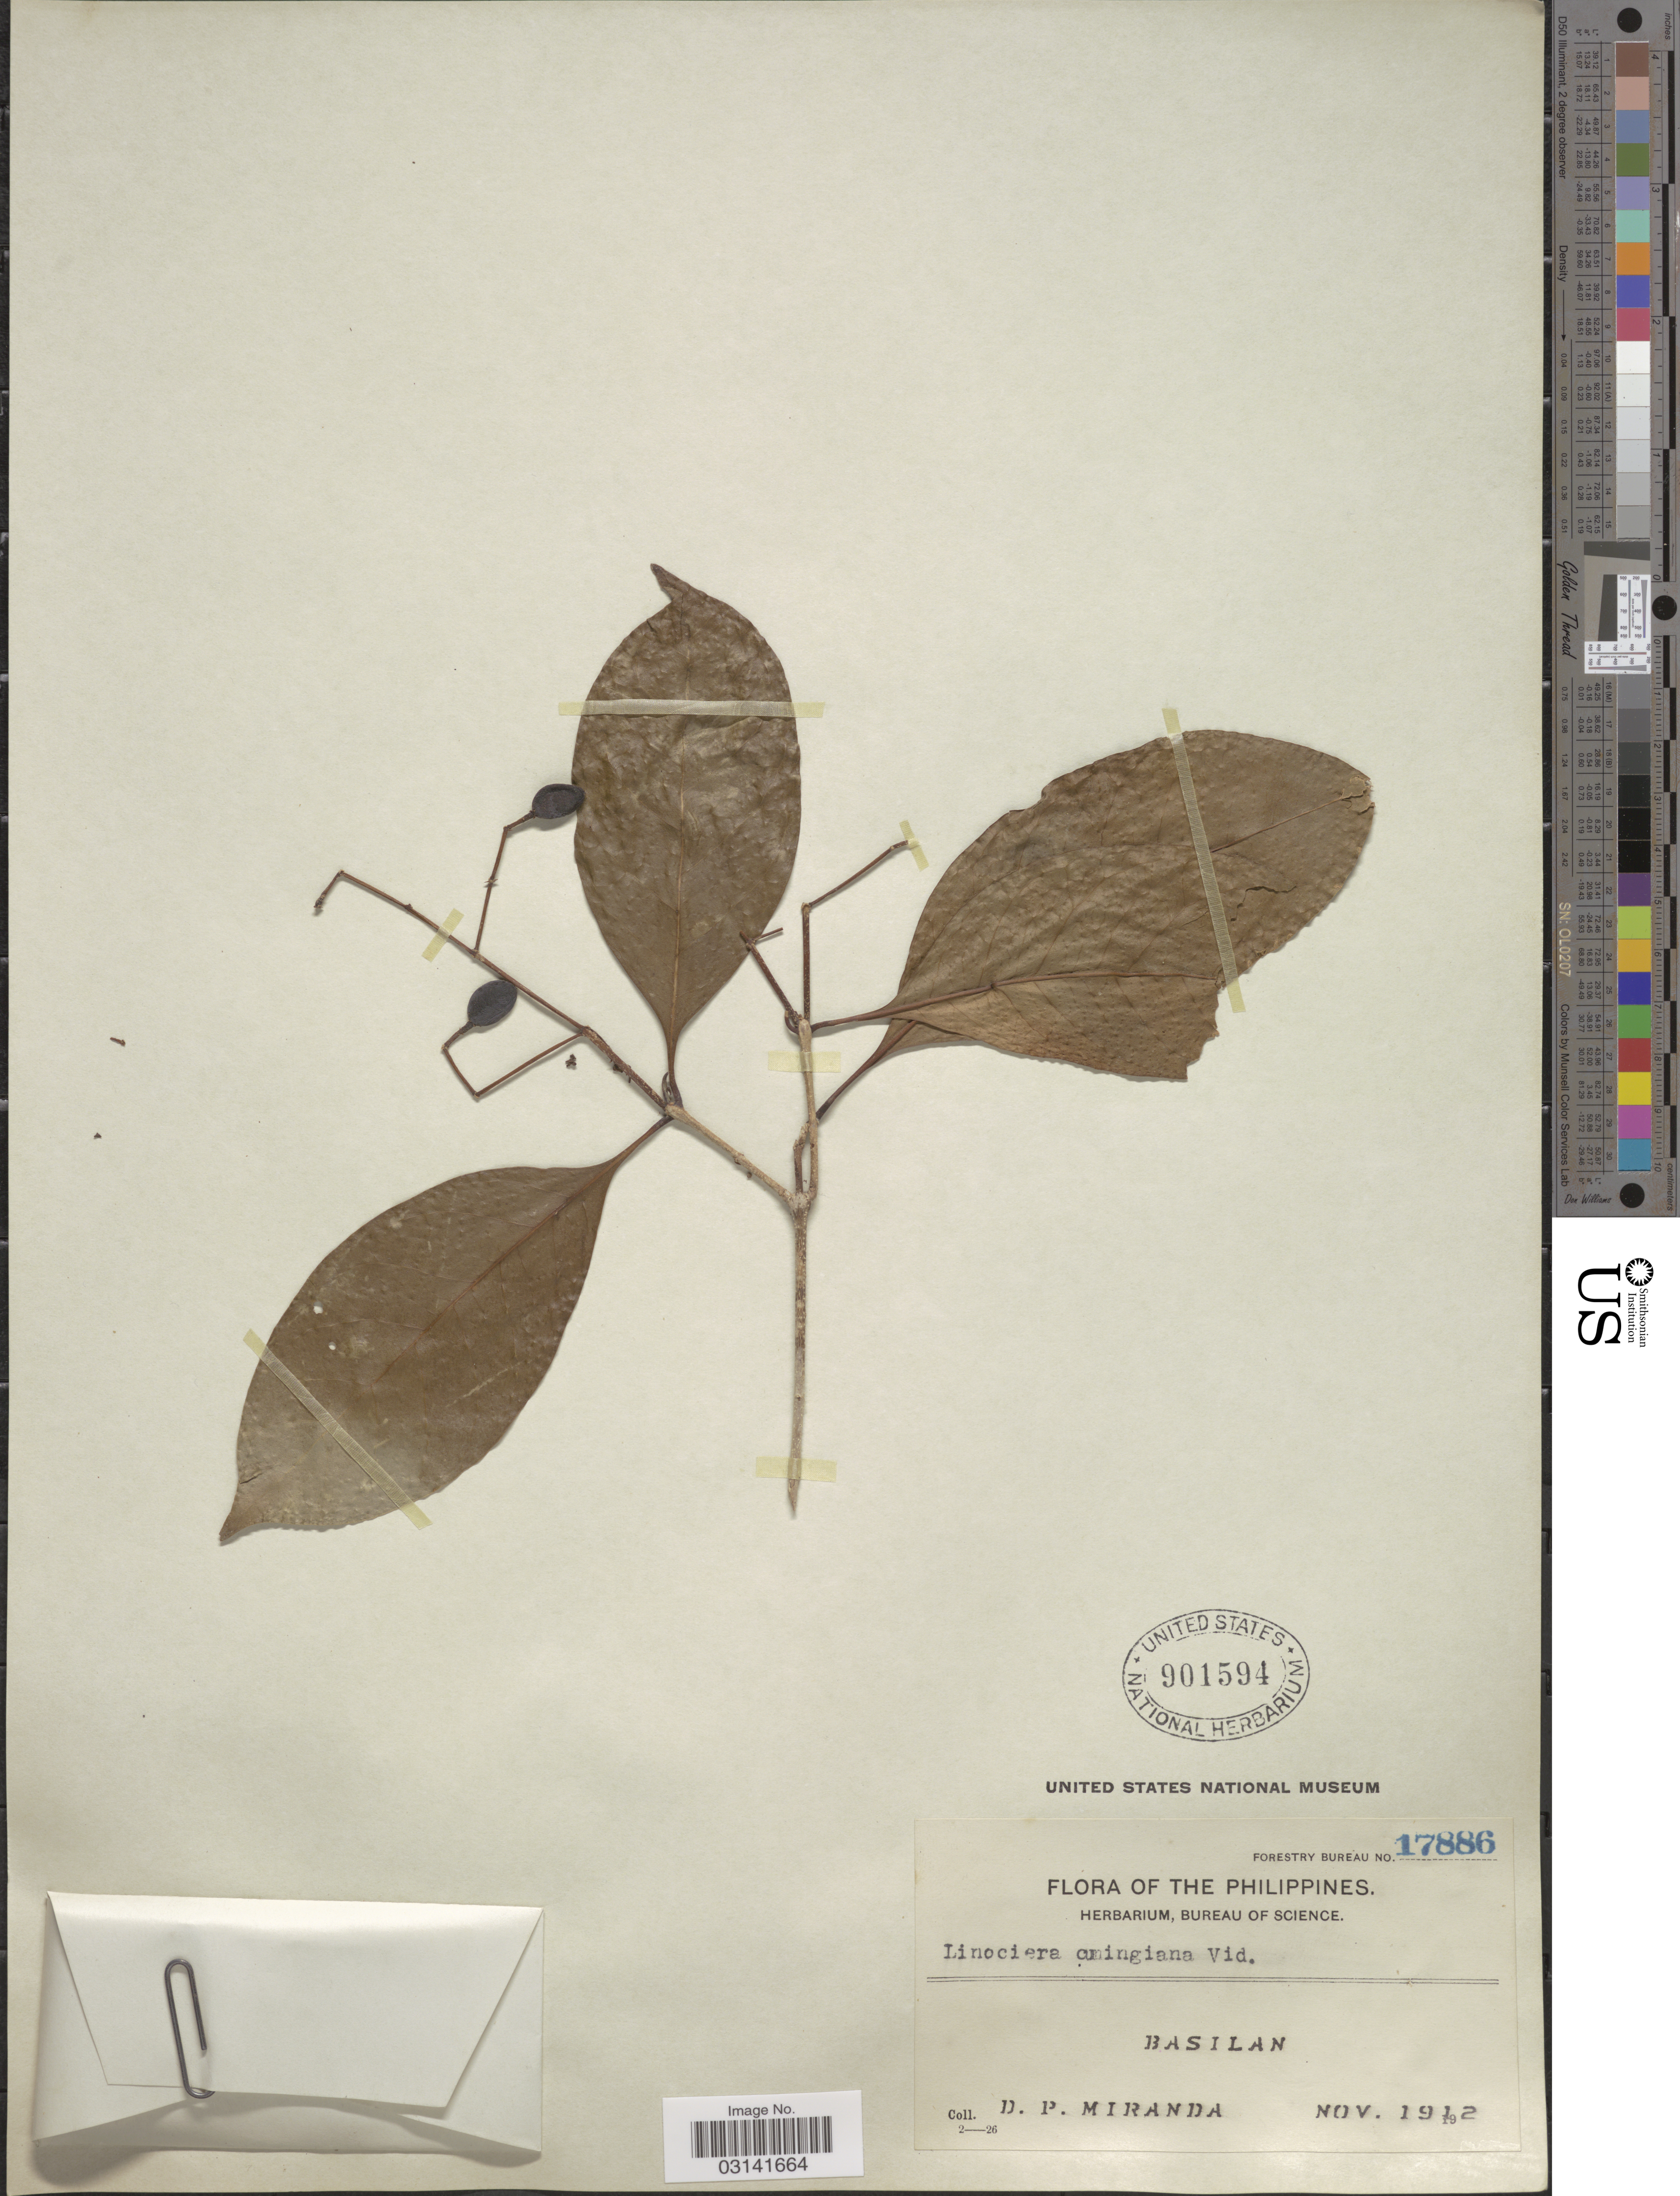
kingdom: Plantae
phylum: Tracheophyta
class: Magnoliopsida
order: Lamiales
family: Oleaceae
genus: Chionanthus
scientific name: Chionanthus ramiflorus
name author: Roxb.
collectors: D. P. Miranda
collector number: Forestry Bureau 17886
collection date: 1912-11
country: Philippines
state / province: Muslim Mindanao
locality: Basilan.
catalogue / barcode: US 901594